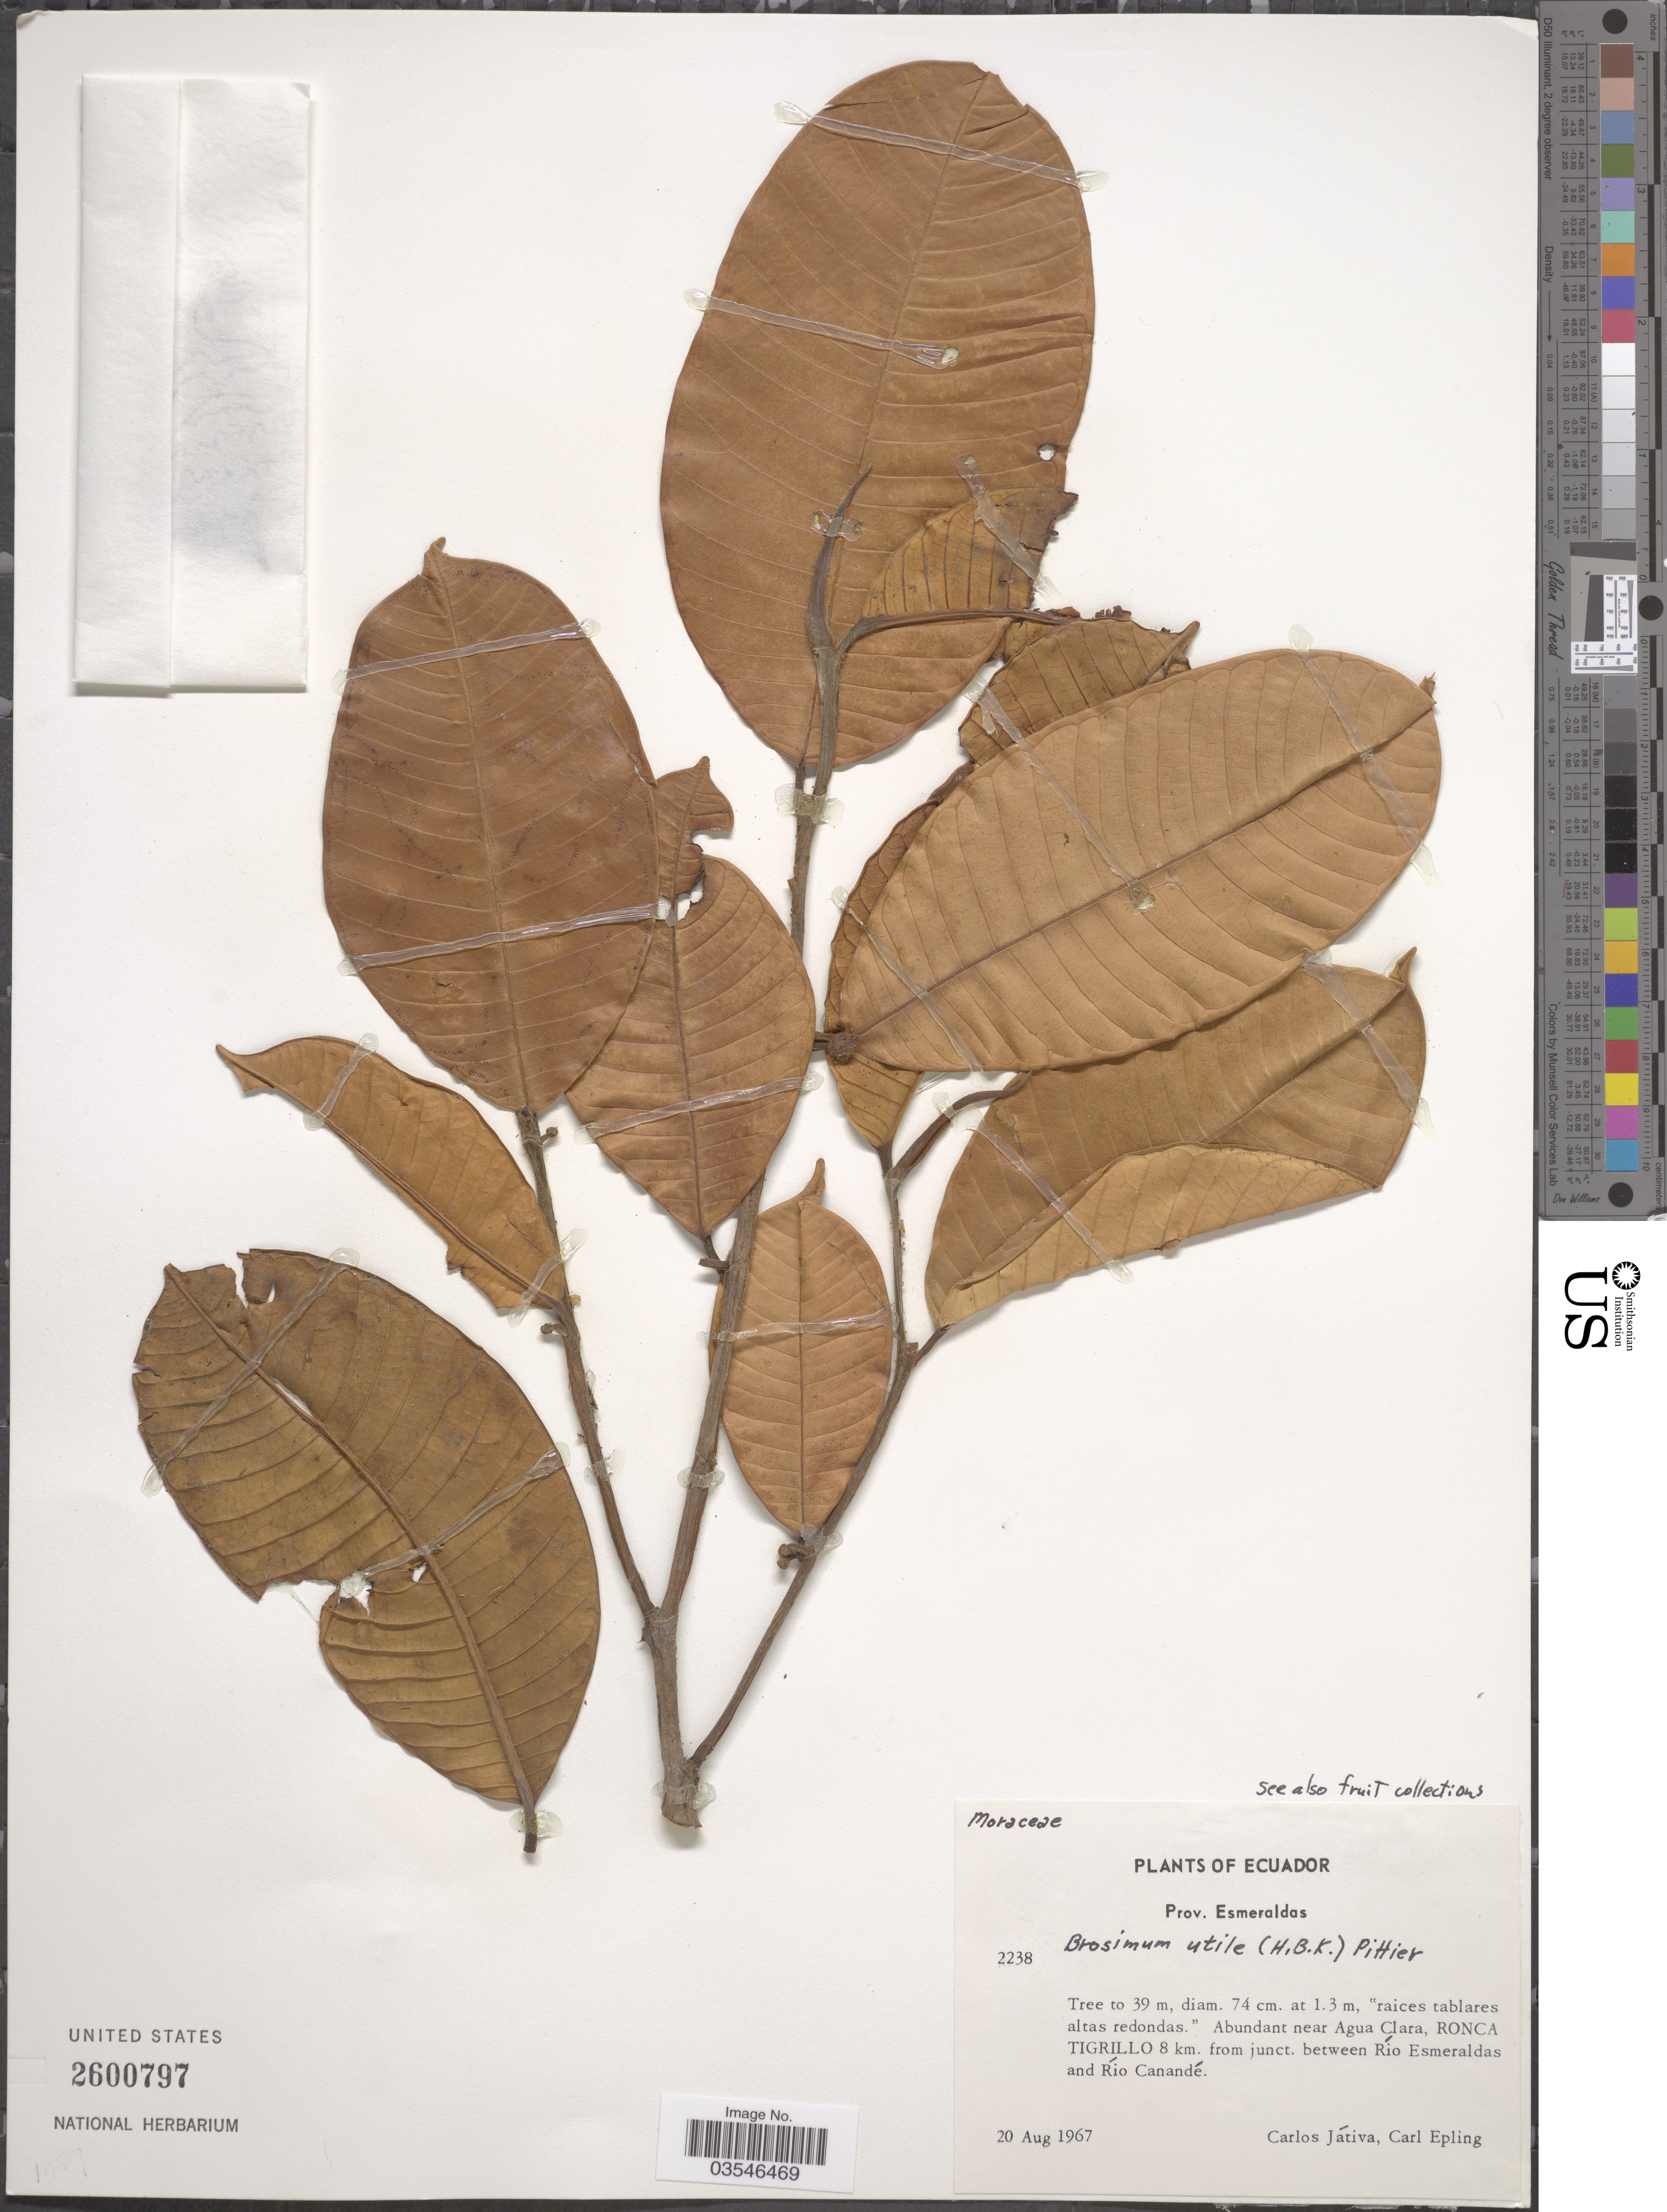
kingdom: Plantae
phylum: Tracheophyta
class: Magnoliopsida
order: Rosales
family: Moraceae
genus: Brosimum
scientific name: Brosimum utile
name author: (Kunth) Oken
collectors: C. D. Játiva & C. C. Epling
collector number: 2238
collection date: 1967-08-20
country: Ecuador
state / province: Esmeraldas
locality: Near Agua Clara, Ronca Tigrillo 8 km. from junct. between Río Esmeraldas and Río Canandé.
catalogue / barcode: US 2600797